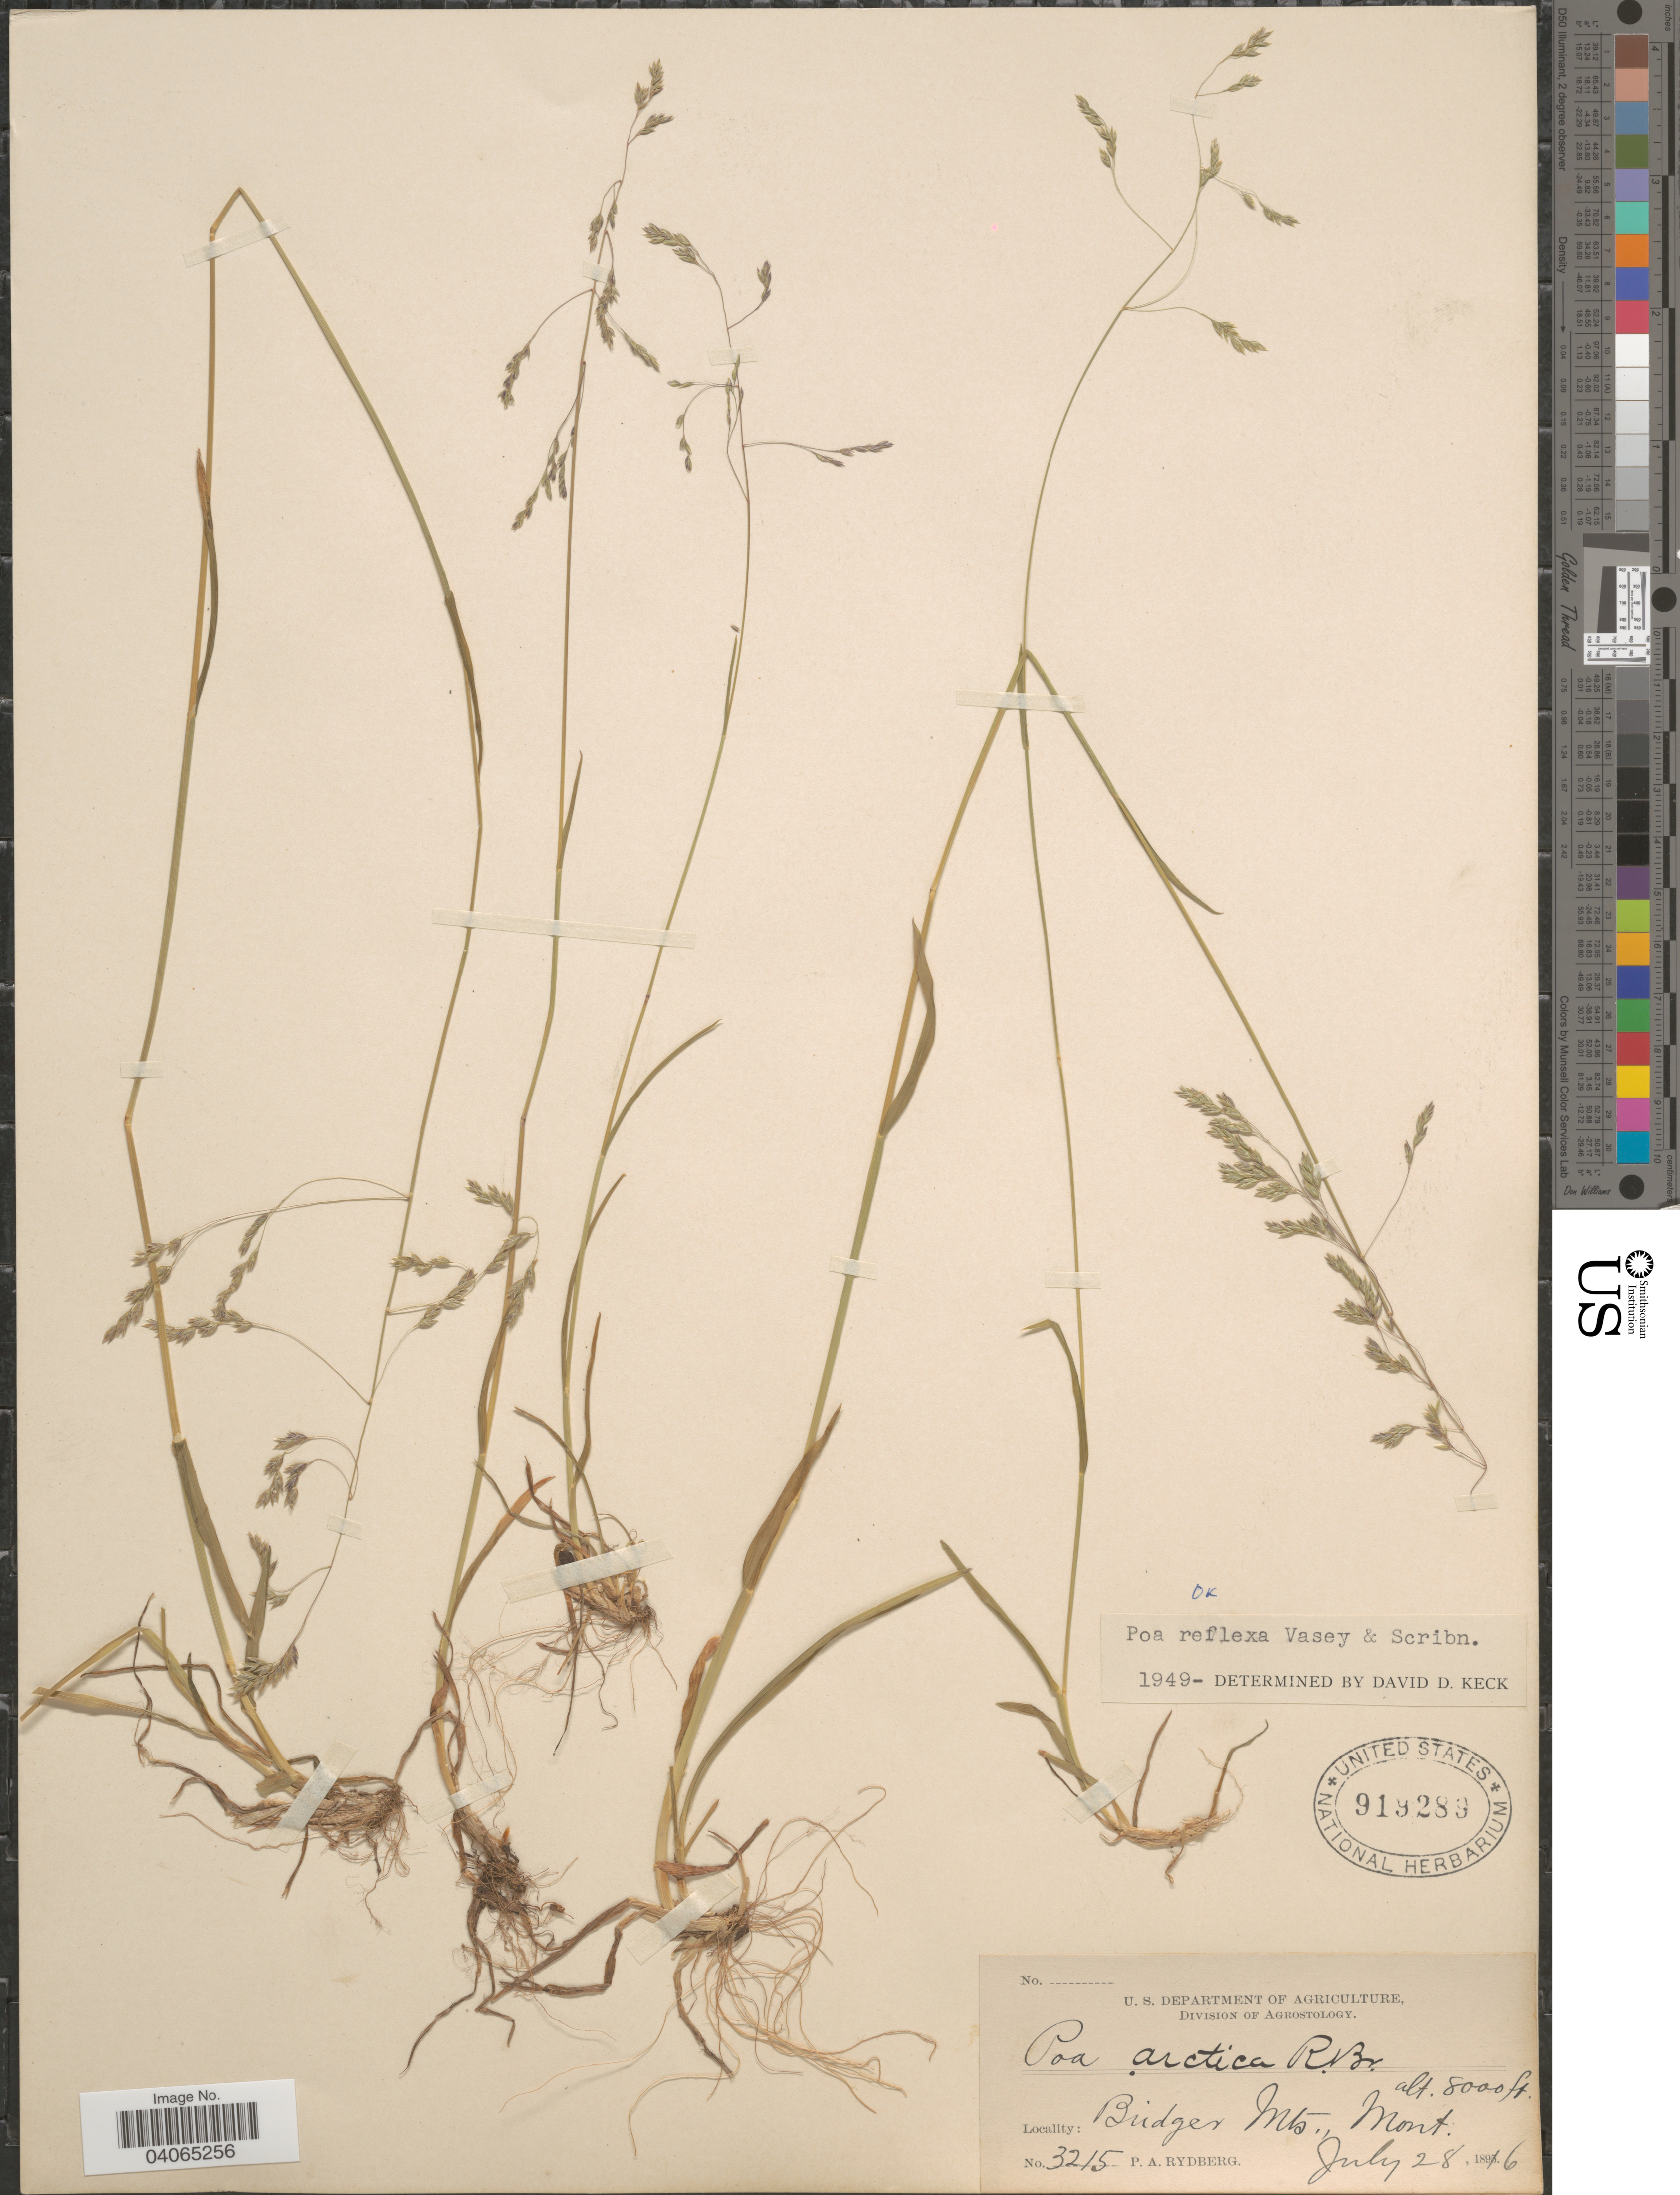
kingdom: Plantae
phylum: Tracheophyta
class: Liliopsida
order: Poales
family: Poaceae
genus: Poa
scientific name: Poa reflexa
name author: Vasey & Scribn.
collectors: P. A. Rydberg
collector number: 3215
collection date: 1896-07-28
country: United States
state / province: Montana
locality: Bridger Mts.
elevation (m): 2438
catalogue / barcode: US 919289